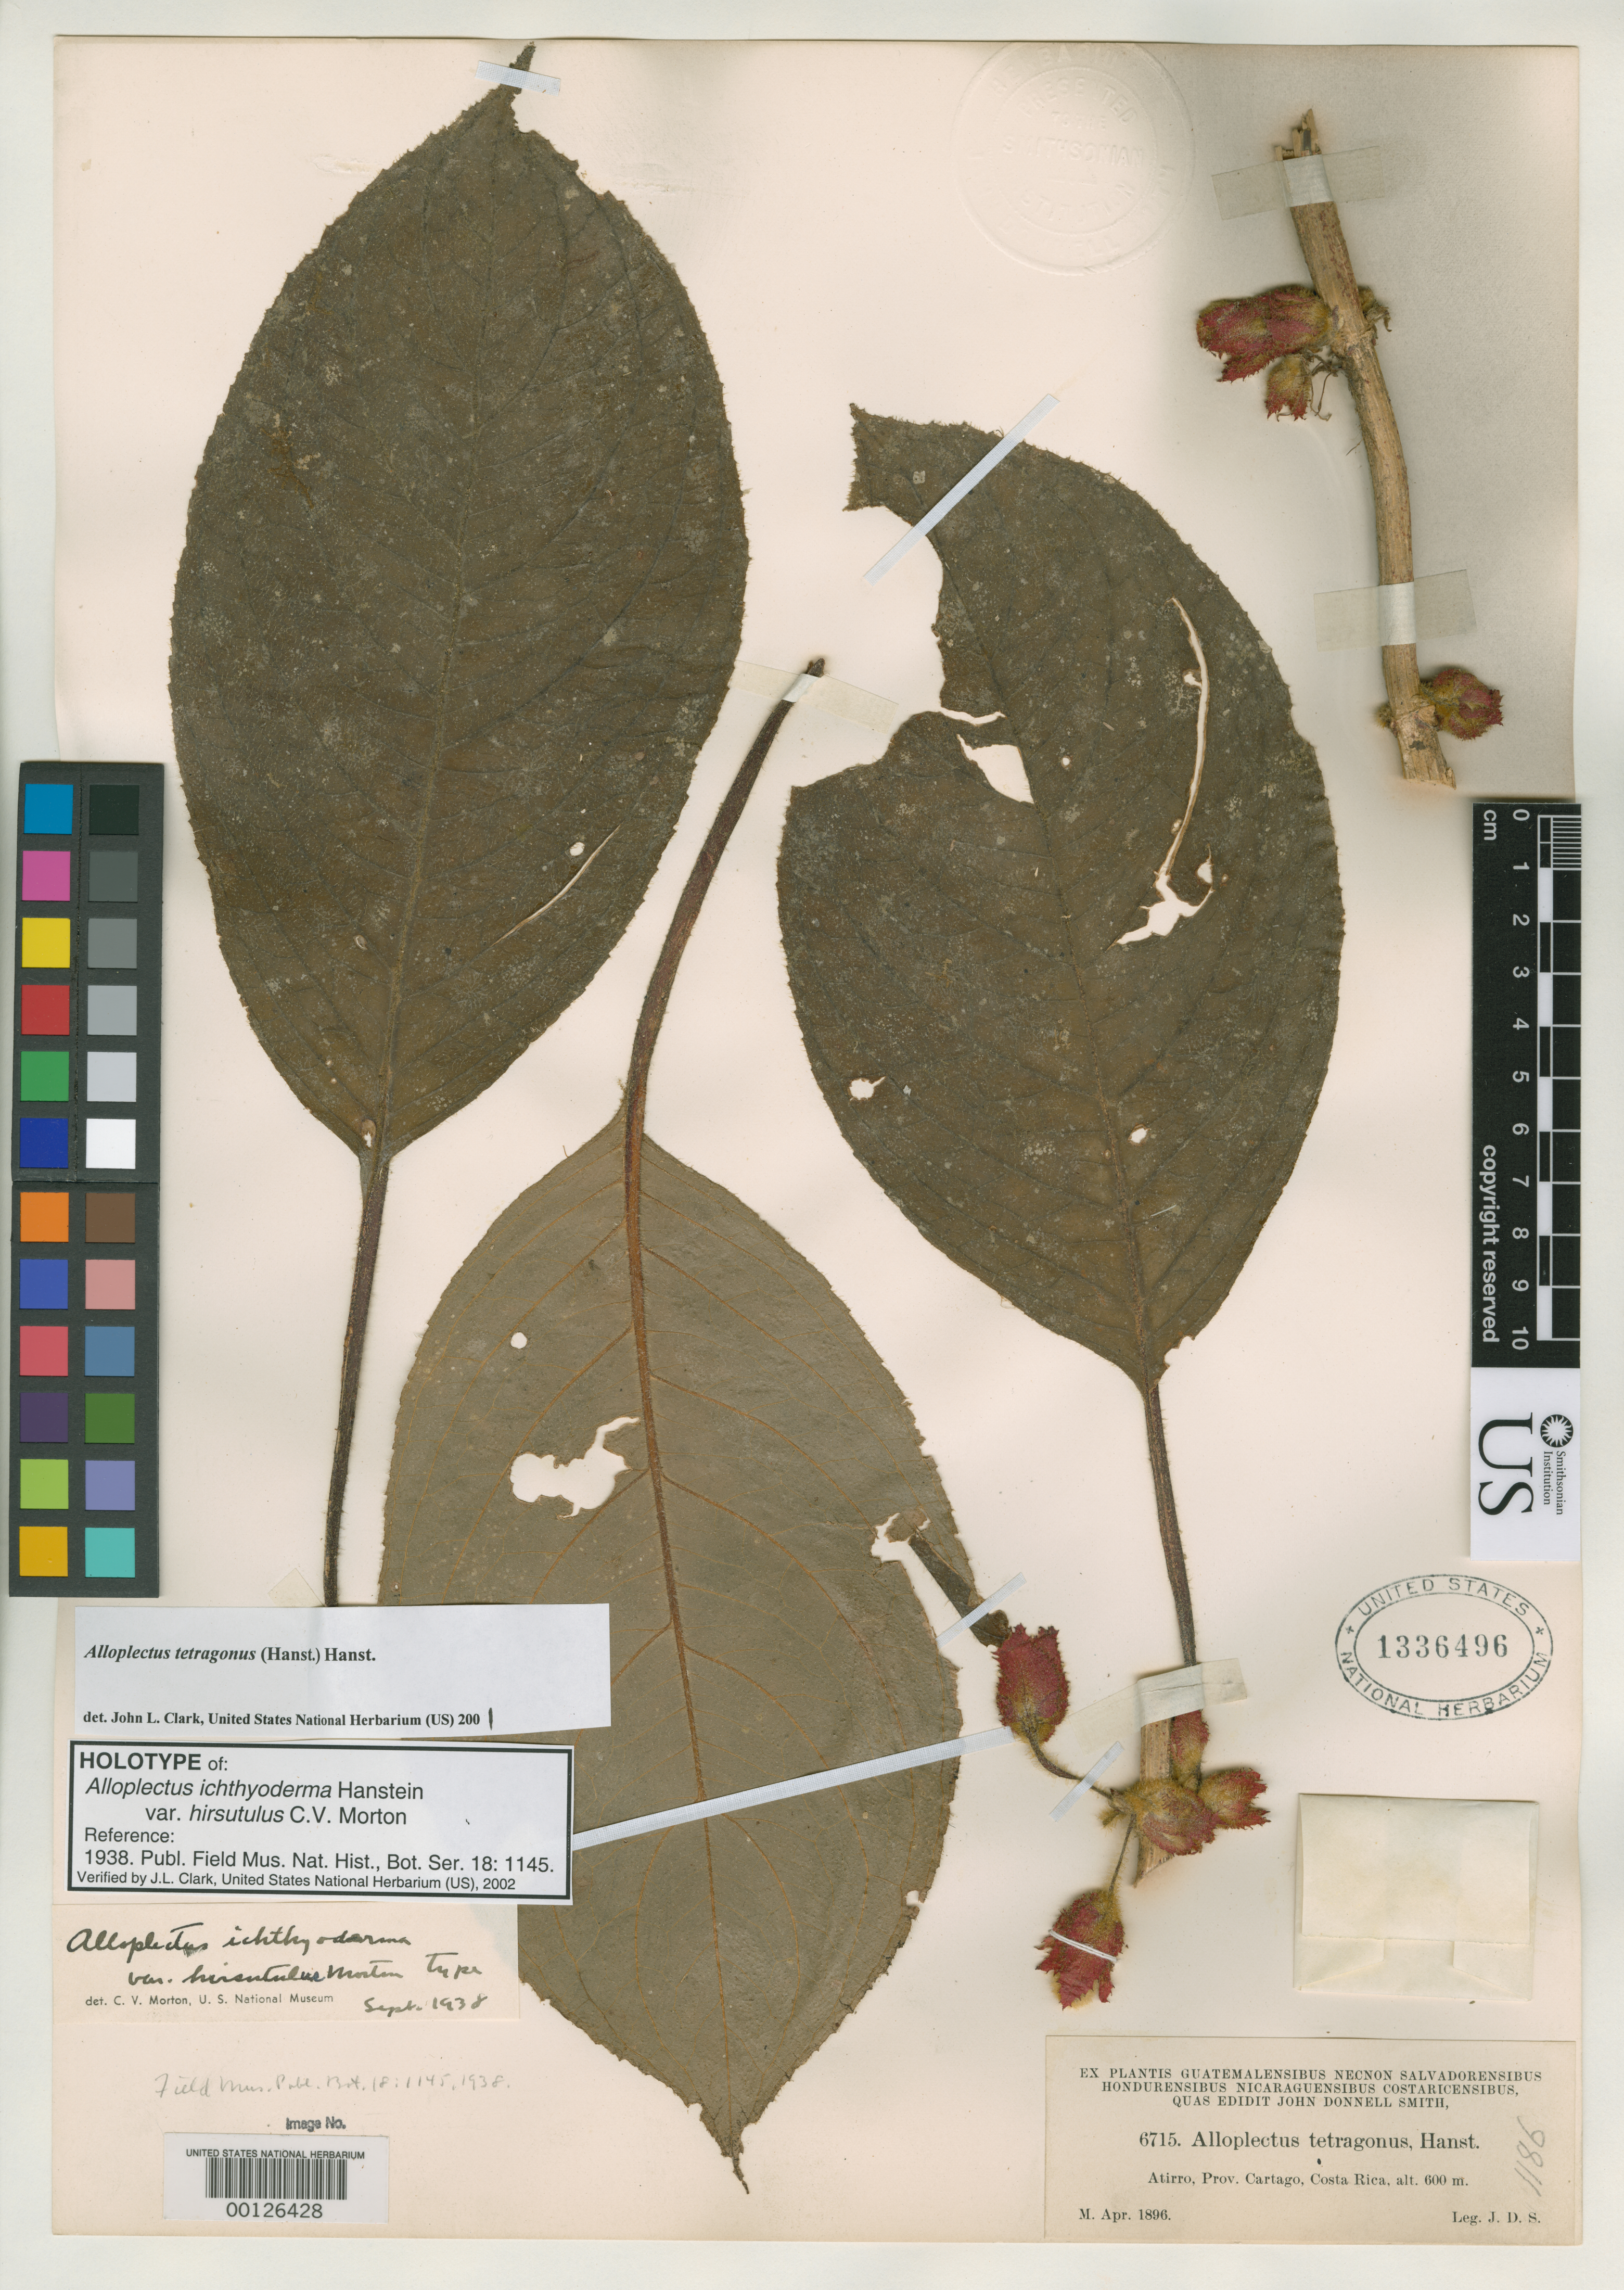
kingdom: Plantae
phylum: Tracheophyta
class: Magnoliopsida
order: Lamiales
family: Gesneriaceae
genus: Alloplectus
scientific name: Alloplectus ichthyoderma var. hirsutulus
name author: C.V. Morton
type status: Holotype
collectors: J. Donnell Smith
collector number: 6715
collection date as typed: Apr 1896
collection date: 1896-04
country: Costa Rica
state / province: Cartago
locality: Atirro.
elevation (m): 600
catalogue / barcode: US 1336496